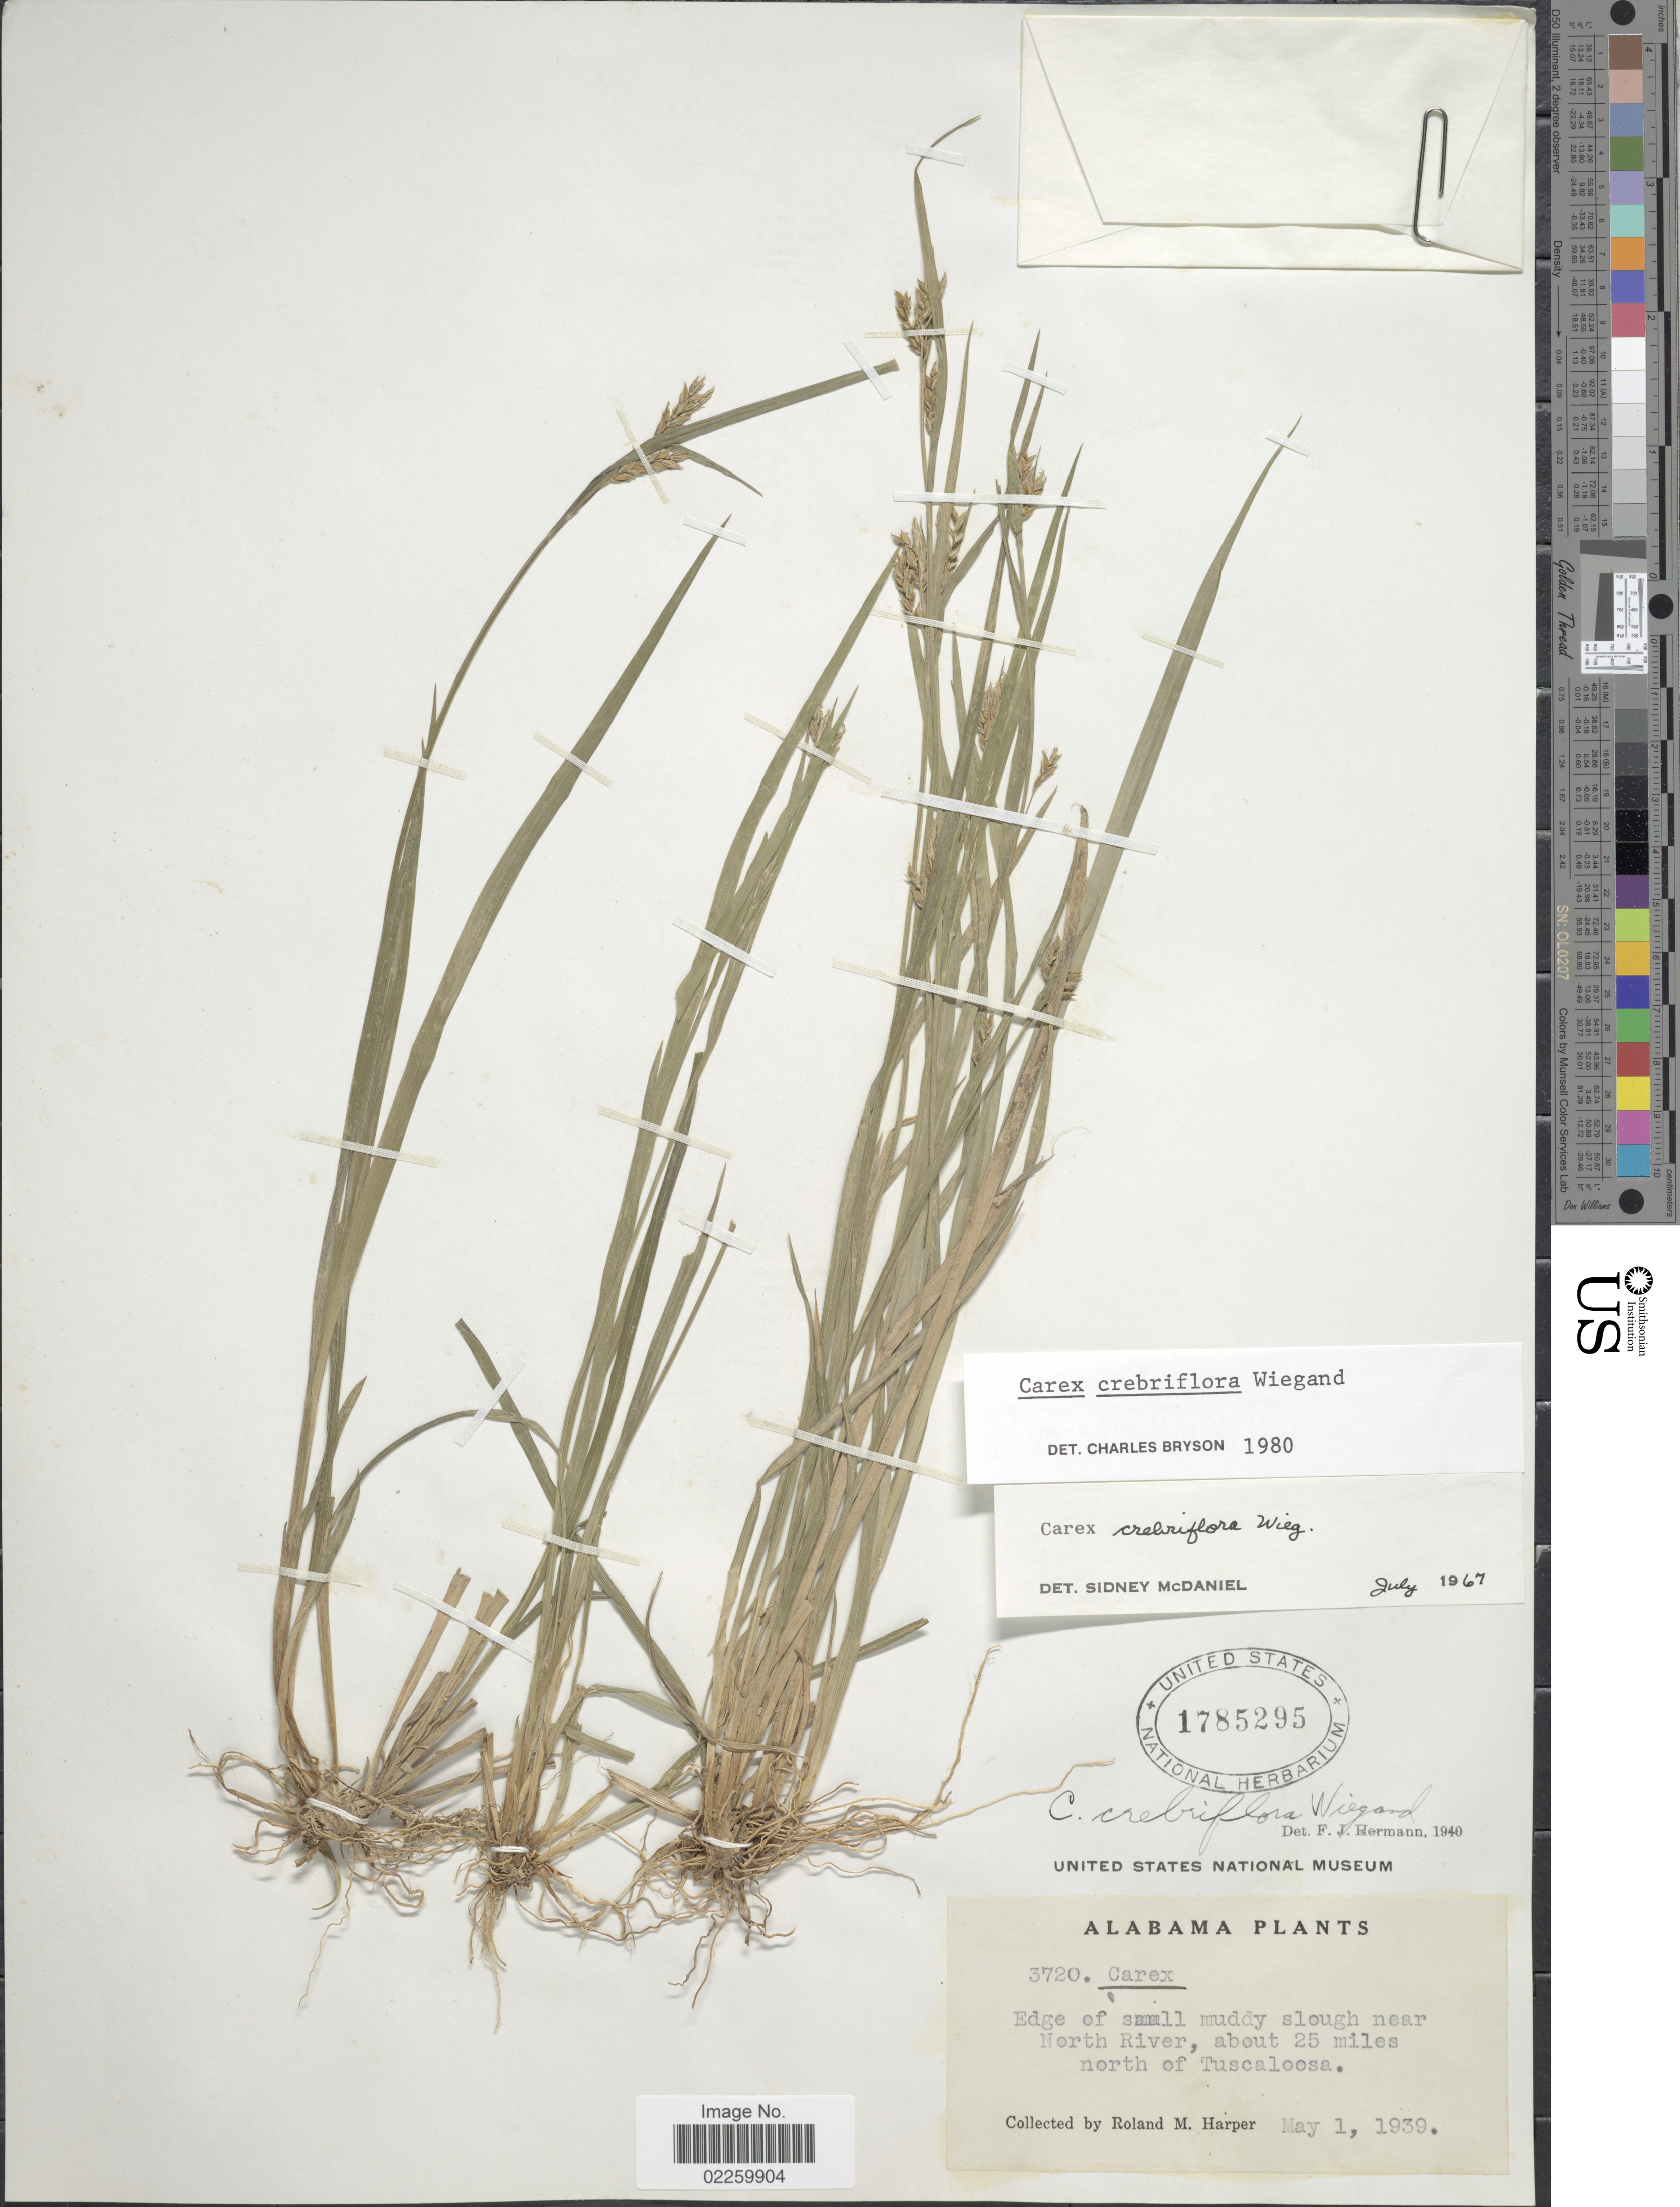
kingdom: Plantae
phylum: Tracheophyta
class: Liliopsida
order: Poales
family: Cyperaceae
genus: Carex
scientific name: Carex crebriflora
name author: Wiegand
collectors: R. M. Harper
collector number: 3720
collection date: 1939-05-01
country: United States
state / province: Alabama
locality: Edge of small muddy slough near North River, about 25 miles north of Tuscaloosa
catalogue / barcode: US 1785295